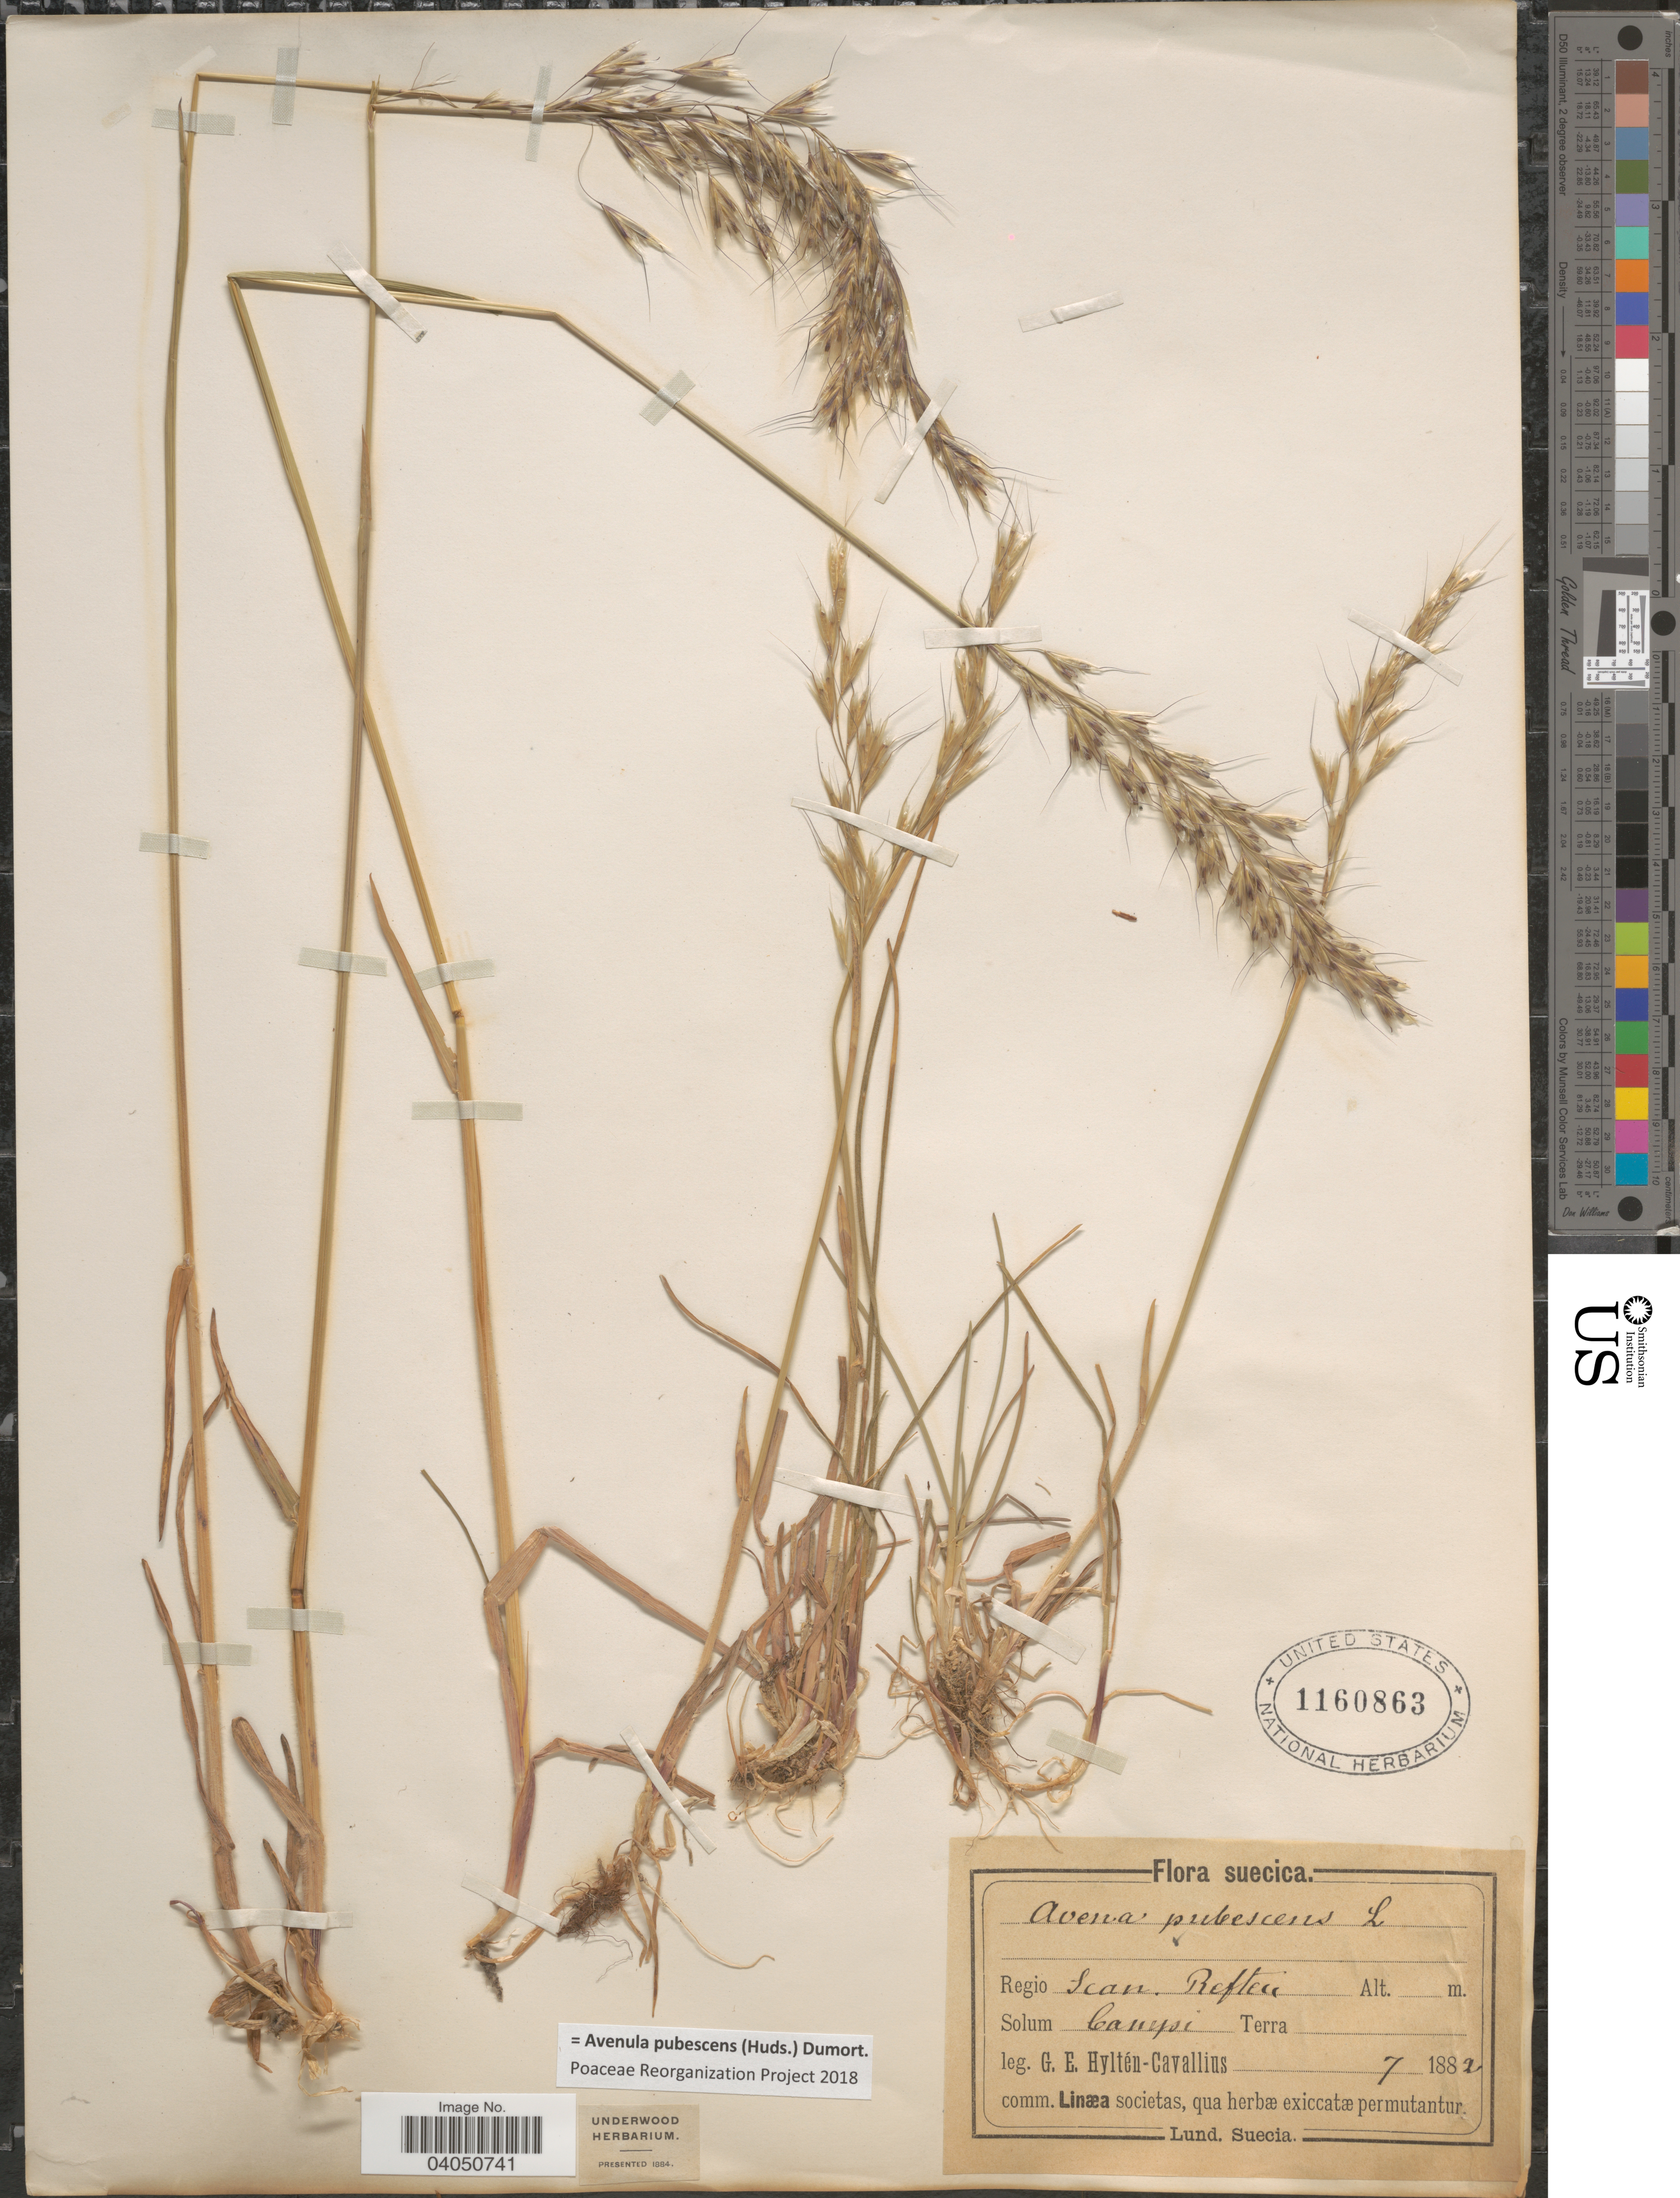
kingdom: Plantae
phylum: Tracheophyta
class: Liliopsida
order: Poales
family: Poaceae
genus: Avenula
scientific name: Avenula pubescens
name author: (Huds.) Dumort.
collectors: G. Hyltén-Cavallius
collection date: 1882-07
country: Sweden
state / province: Skåne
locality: Suecica. Regio Scan. Refteu. Solum Campi.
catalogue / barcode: US 1160863